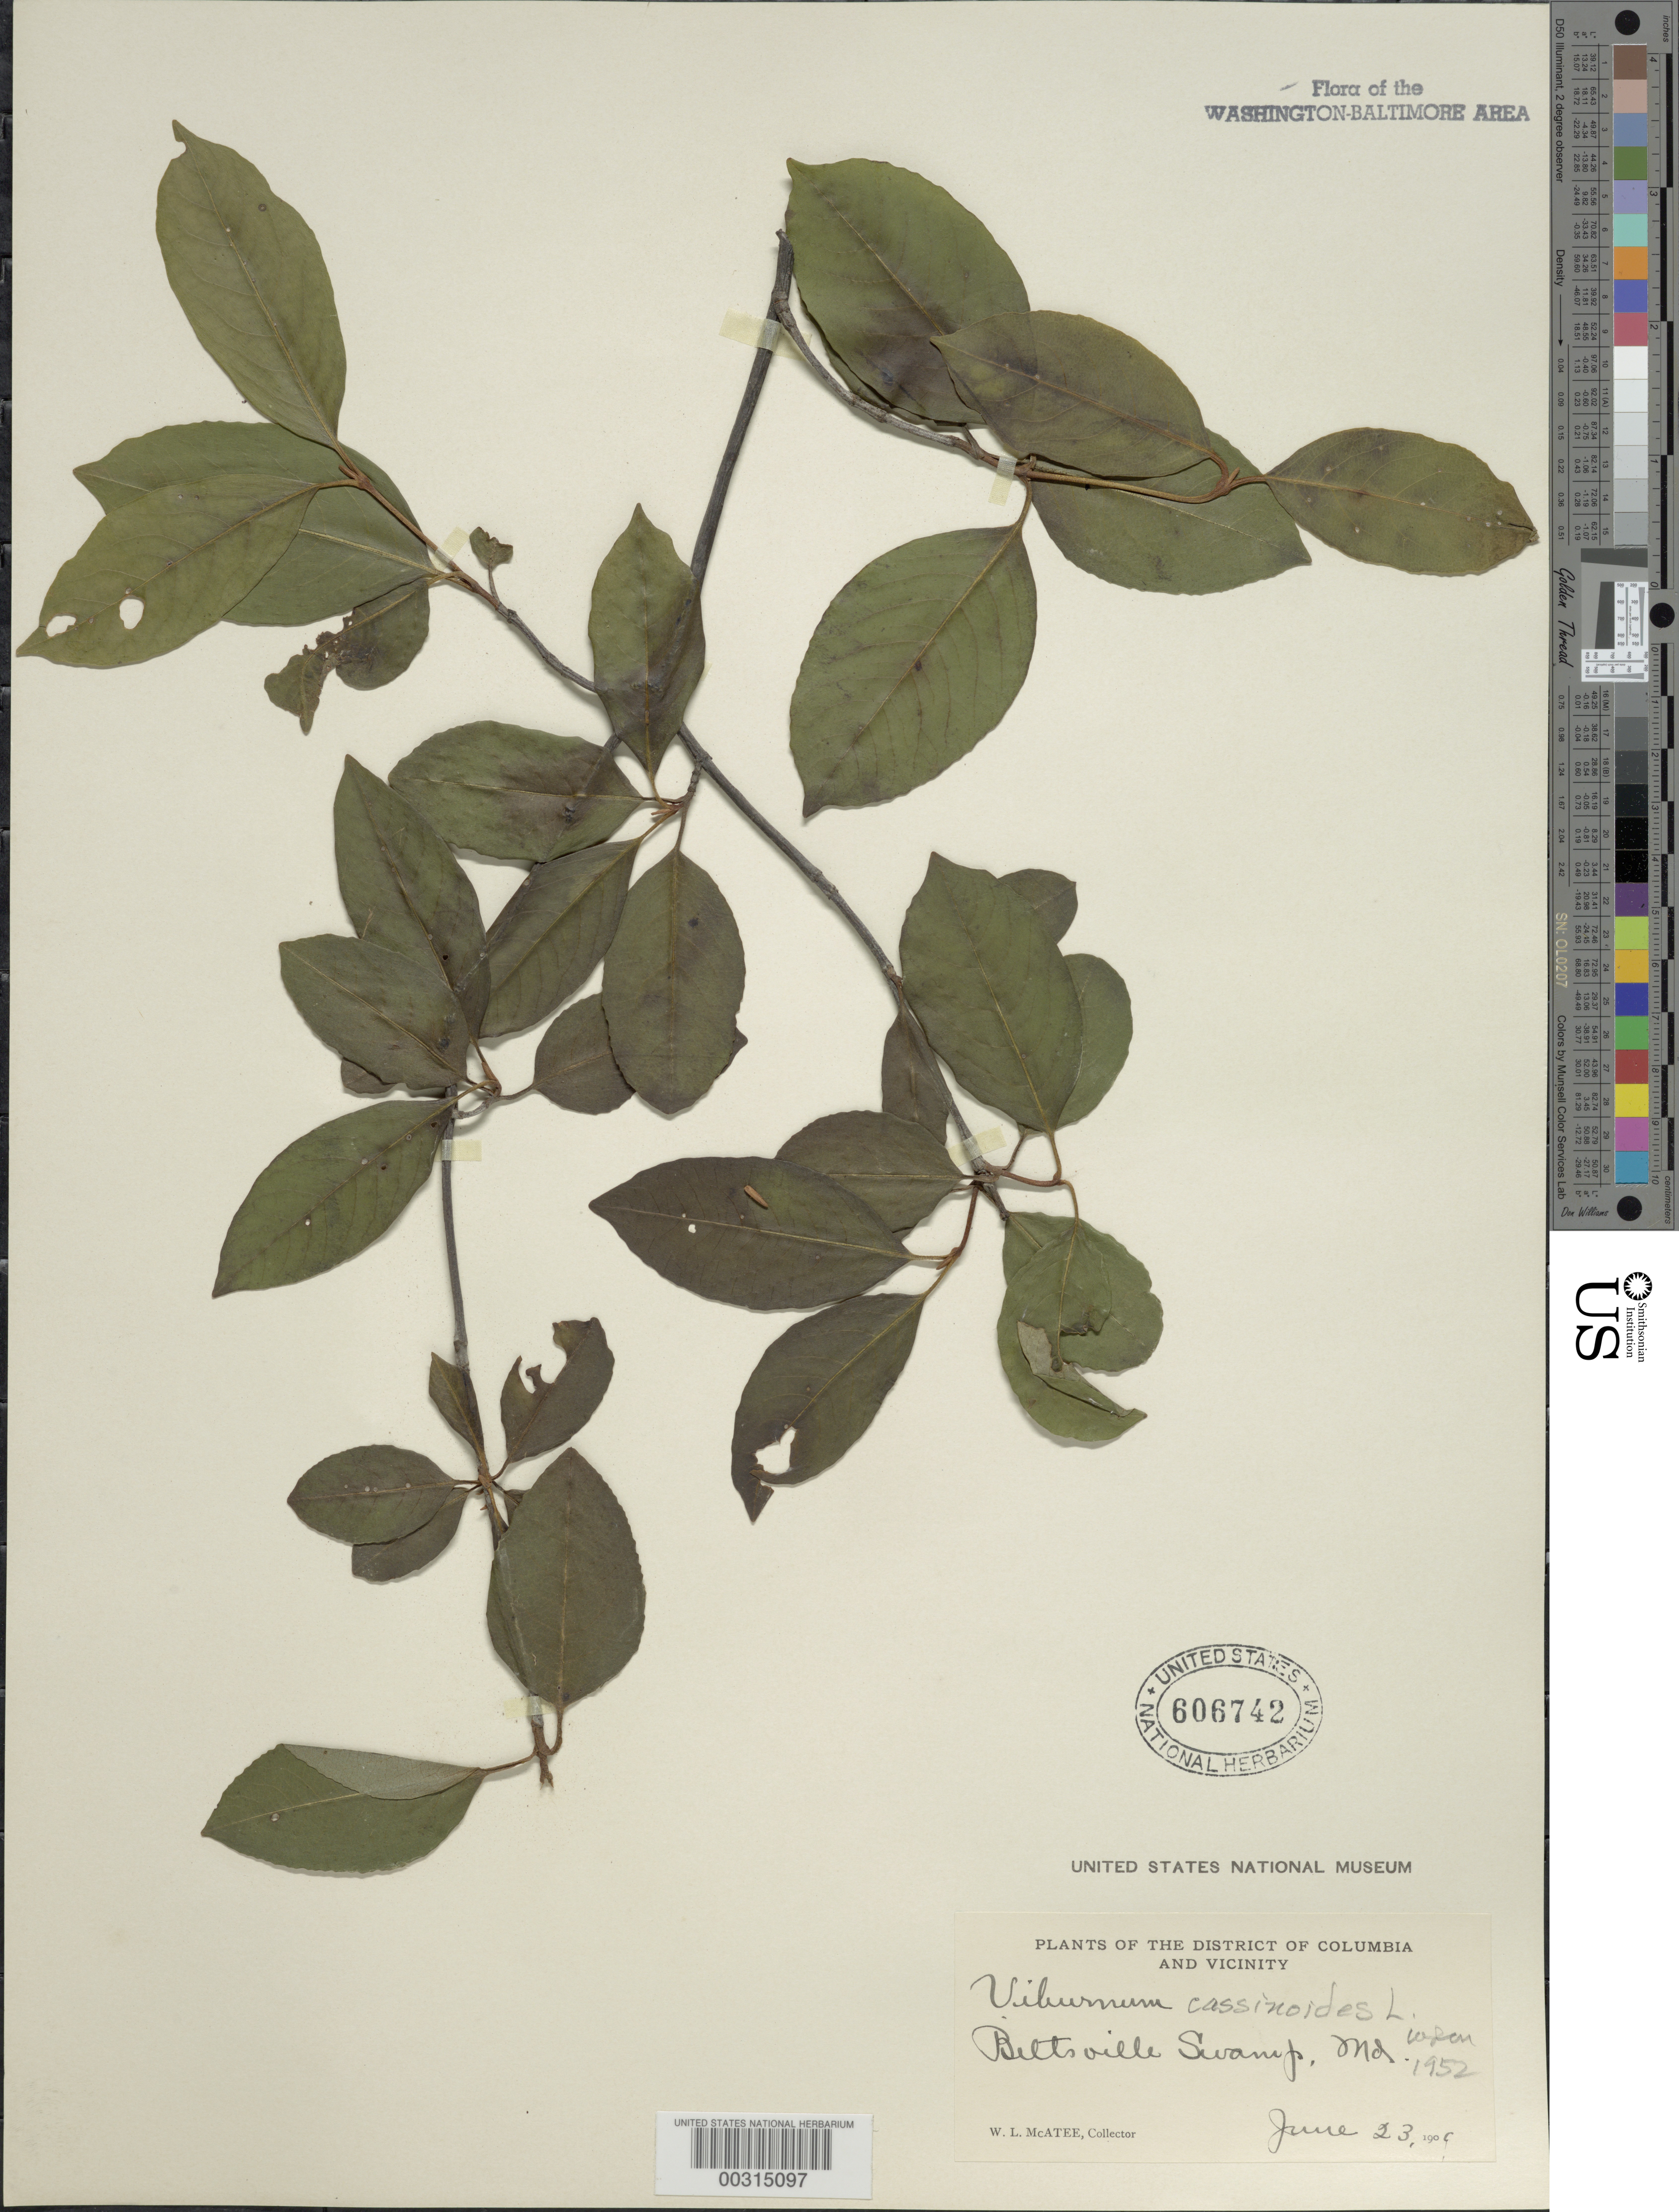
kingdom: Plantae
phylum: Tracheophyta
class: Magnoliopsida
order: Dipsacales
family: Viburnaceae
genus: Viburnum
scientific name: Viburnum cassinoides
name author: L.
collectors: W. McAtee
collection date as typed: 23 Jun 1909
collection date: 1909-06-23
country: United States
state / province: Maryland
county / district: Prince George's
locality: Beltsville Swamp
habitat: Swamp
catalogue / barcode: US 606742